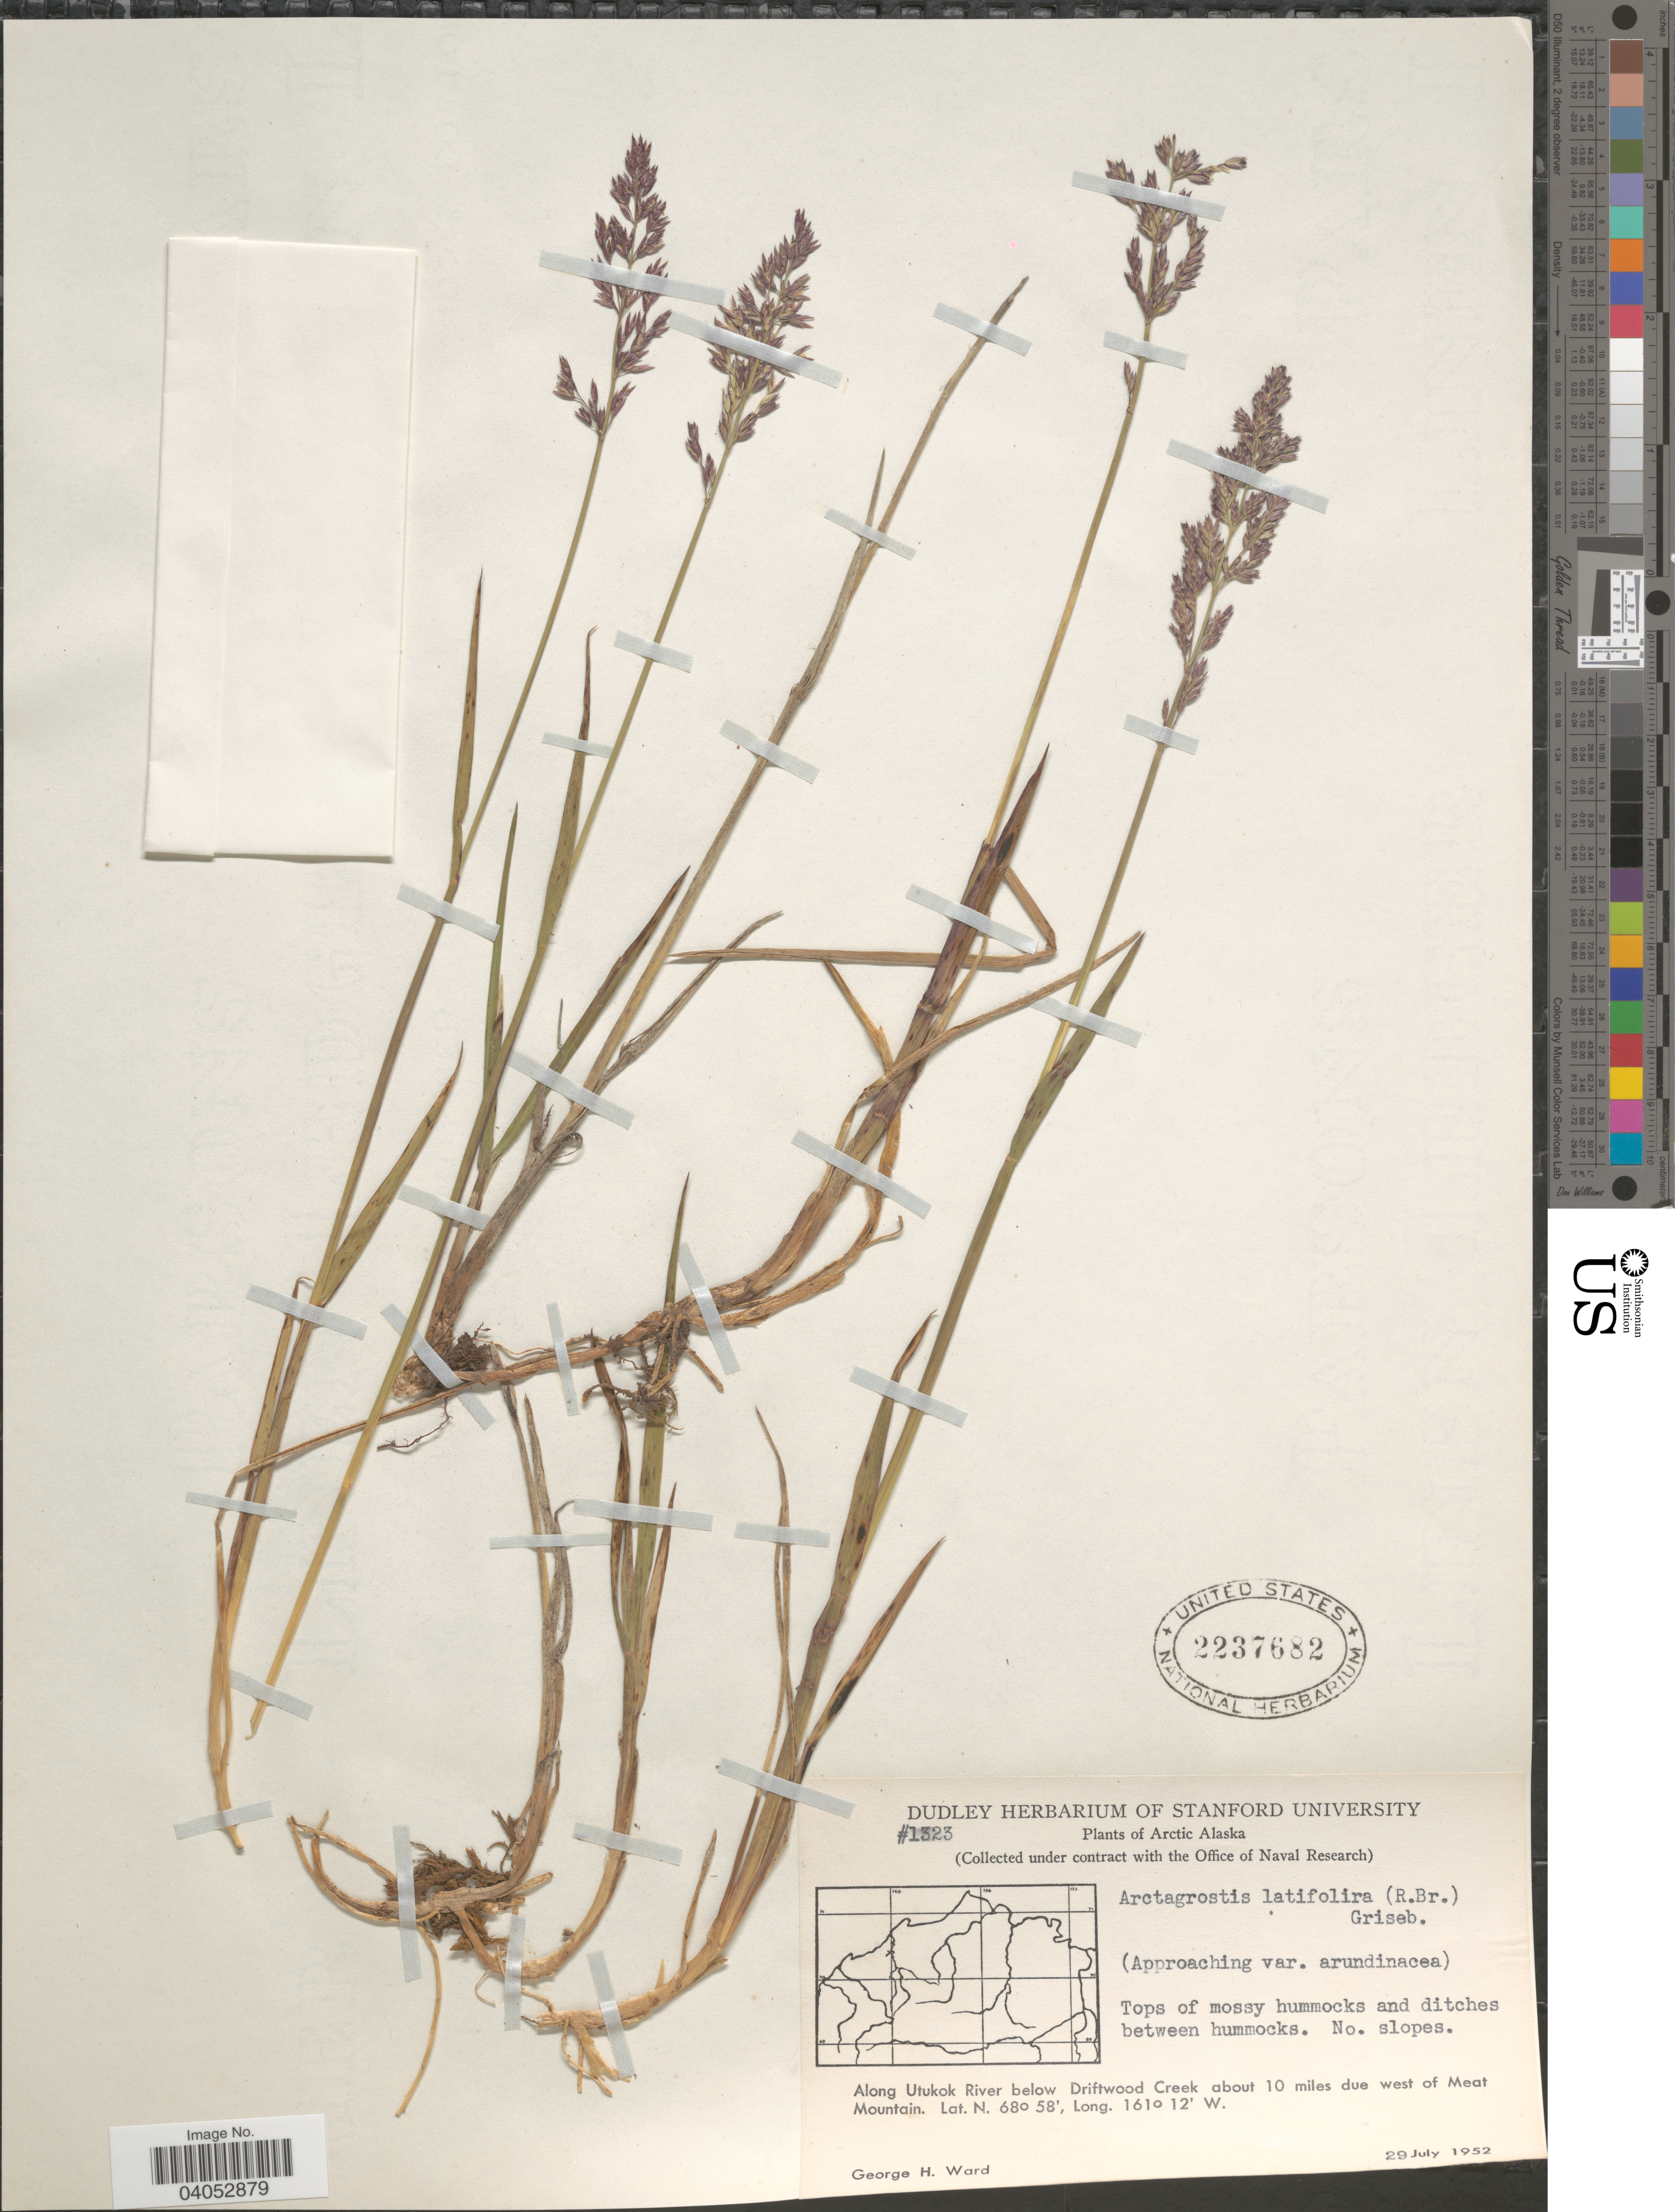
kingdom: Plantae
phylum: Tracheophyta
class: Liliopsida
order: Poales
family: Poaceae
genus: Arctagrostis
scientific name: Arctagrostis latifolia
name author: (R. Br.) Griseb.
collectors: G. H. Ward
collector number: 1323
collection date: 1952-07-29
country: United States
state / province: Alaska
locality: Arctic Alaska. No. slopes. Along Utukok River below Driftwood Creek about 10 miles due west of Meat Mountain.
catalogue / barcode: US 2237682